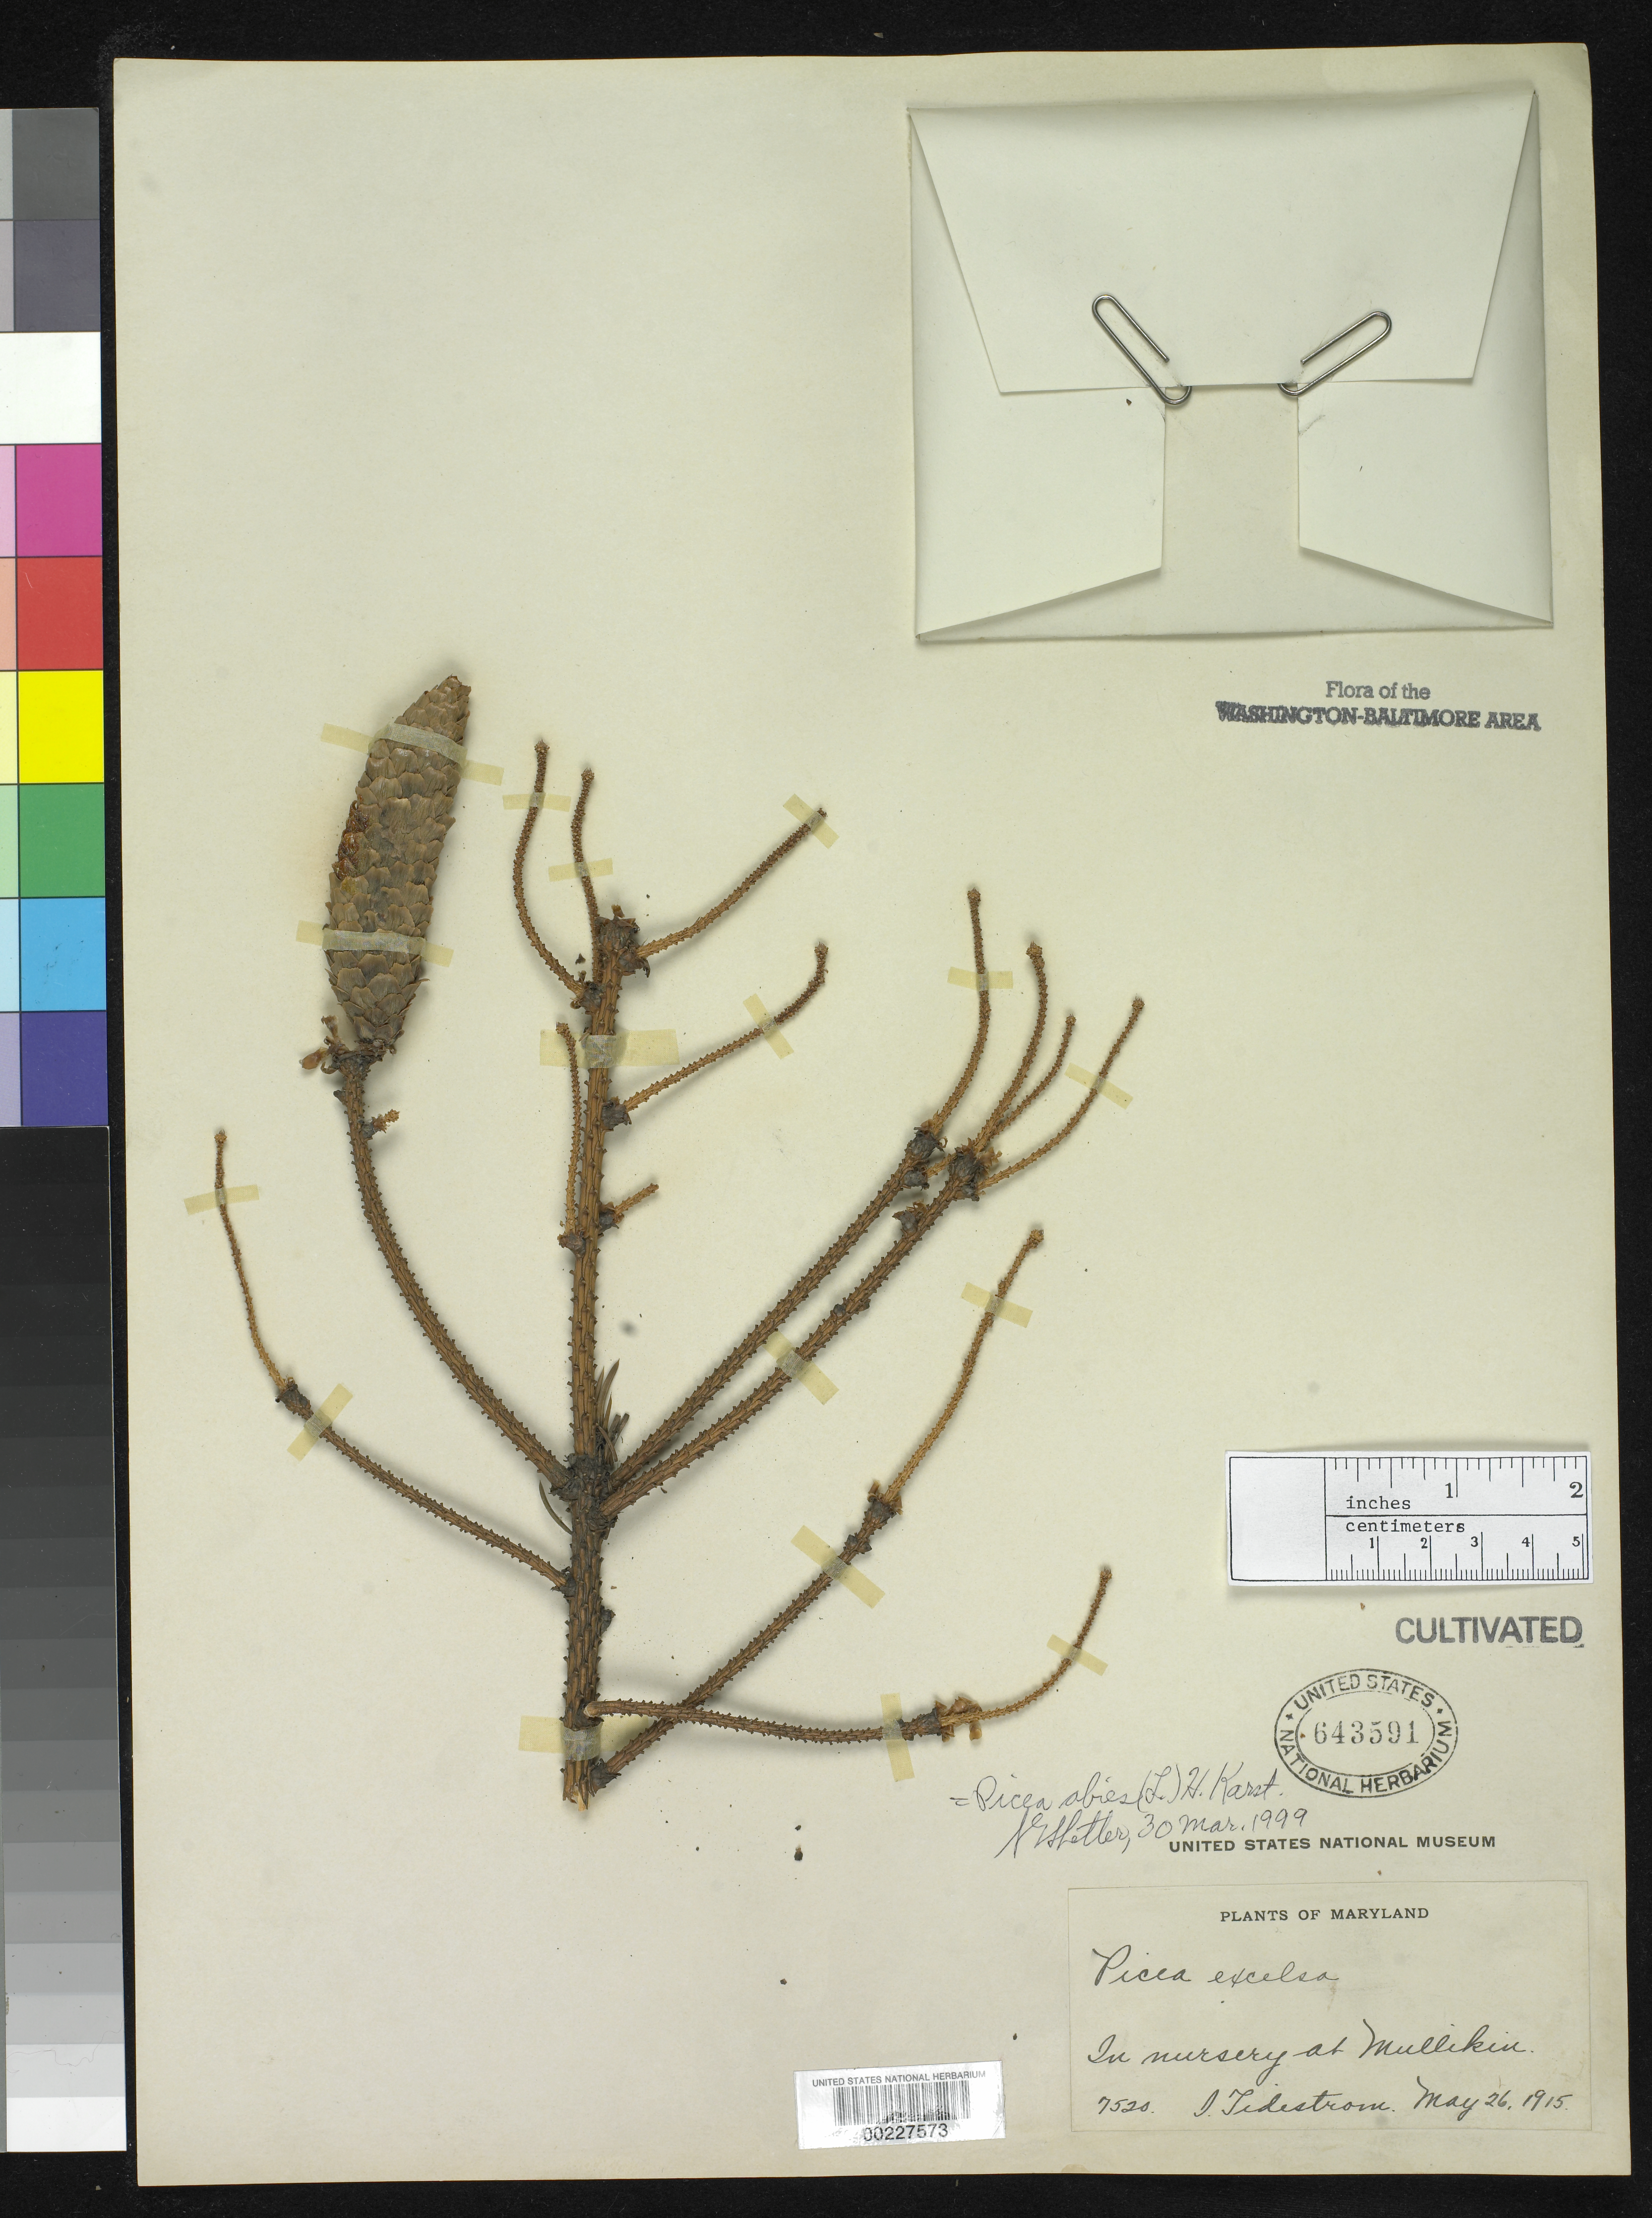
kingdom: Plantae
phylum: Tracheophyta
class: Pinopsida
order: Pinales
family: Pinaceae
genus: Picea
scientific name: Picea abies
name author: (L.) H. Karst.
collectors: I. F. Tidestrom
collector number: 7520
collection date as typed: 26 May 1915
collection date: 1915-05-26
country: United States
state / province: Maryland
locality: In Nursery at Mullikin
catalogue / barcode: US 643591